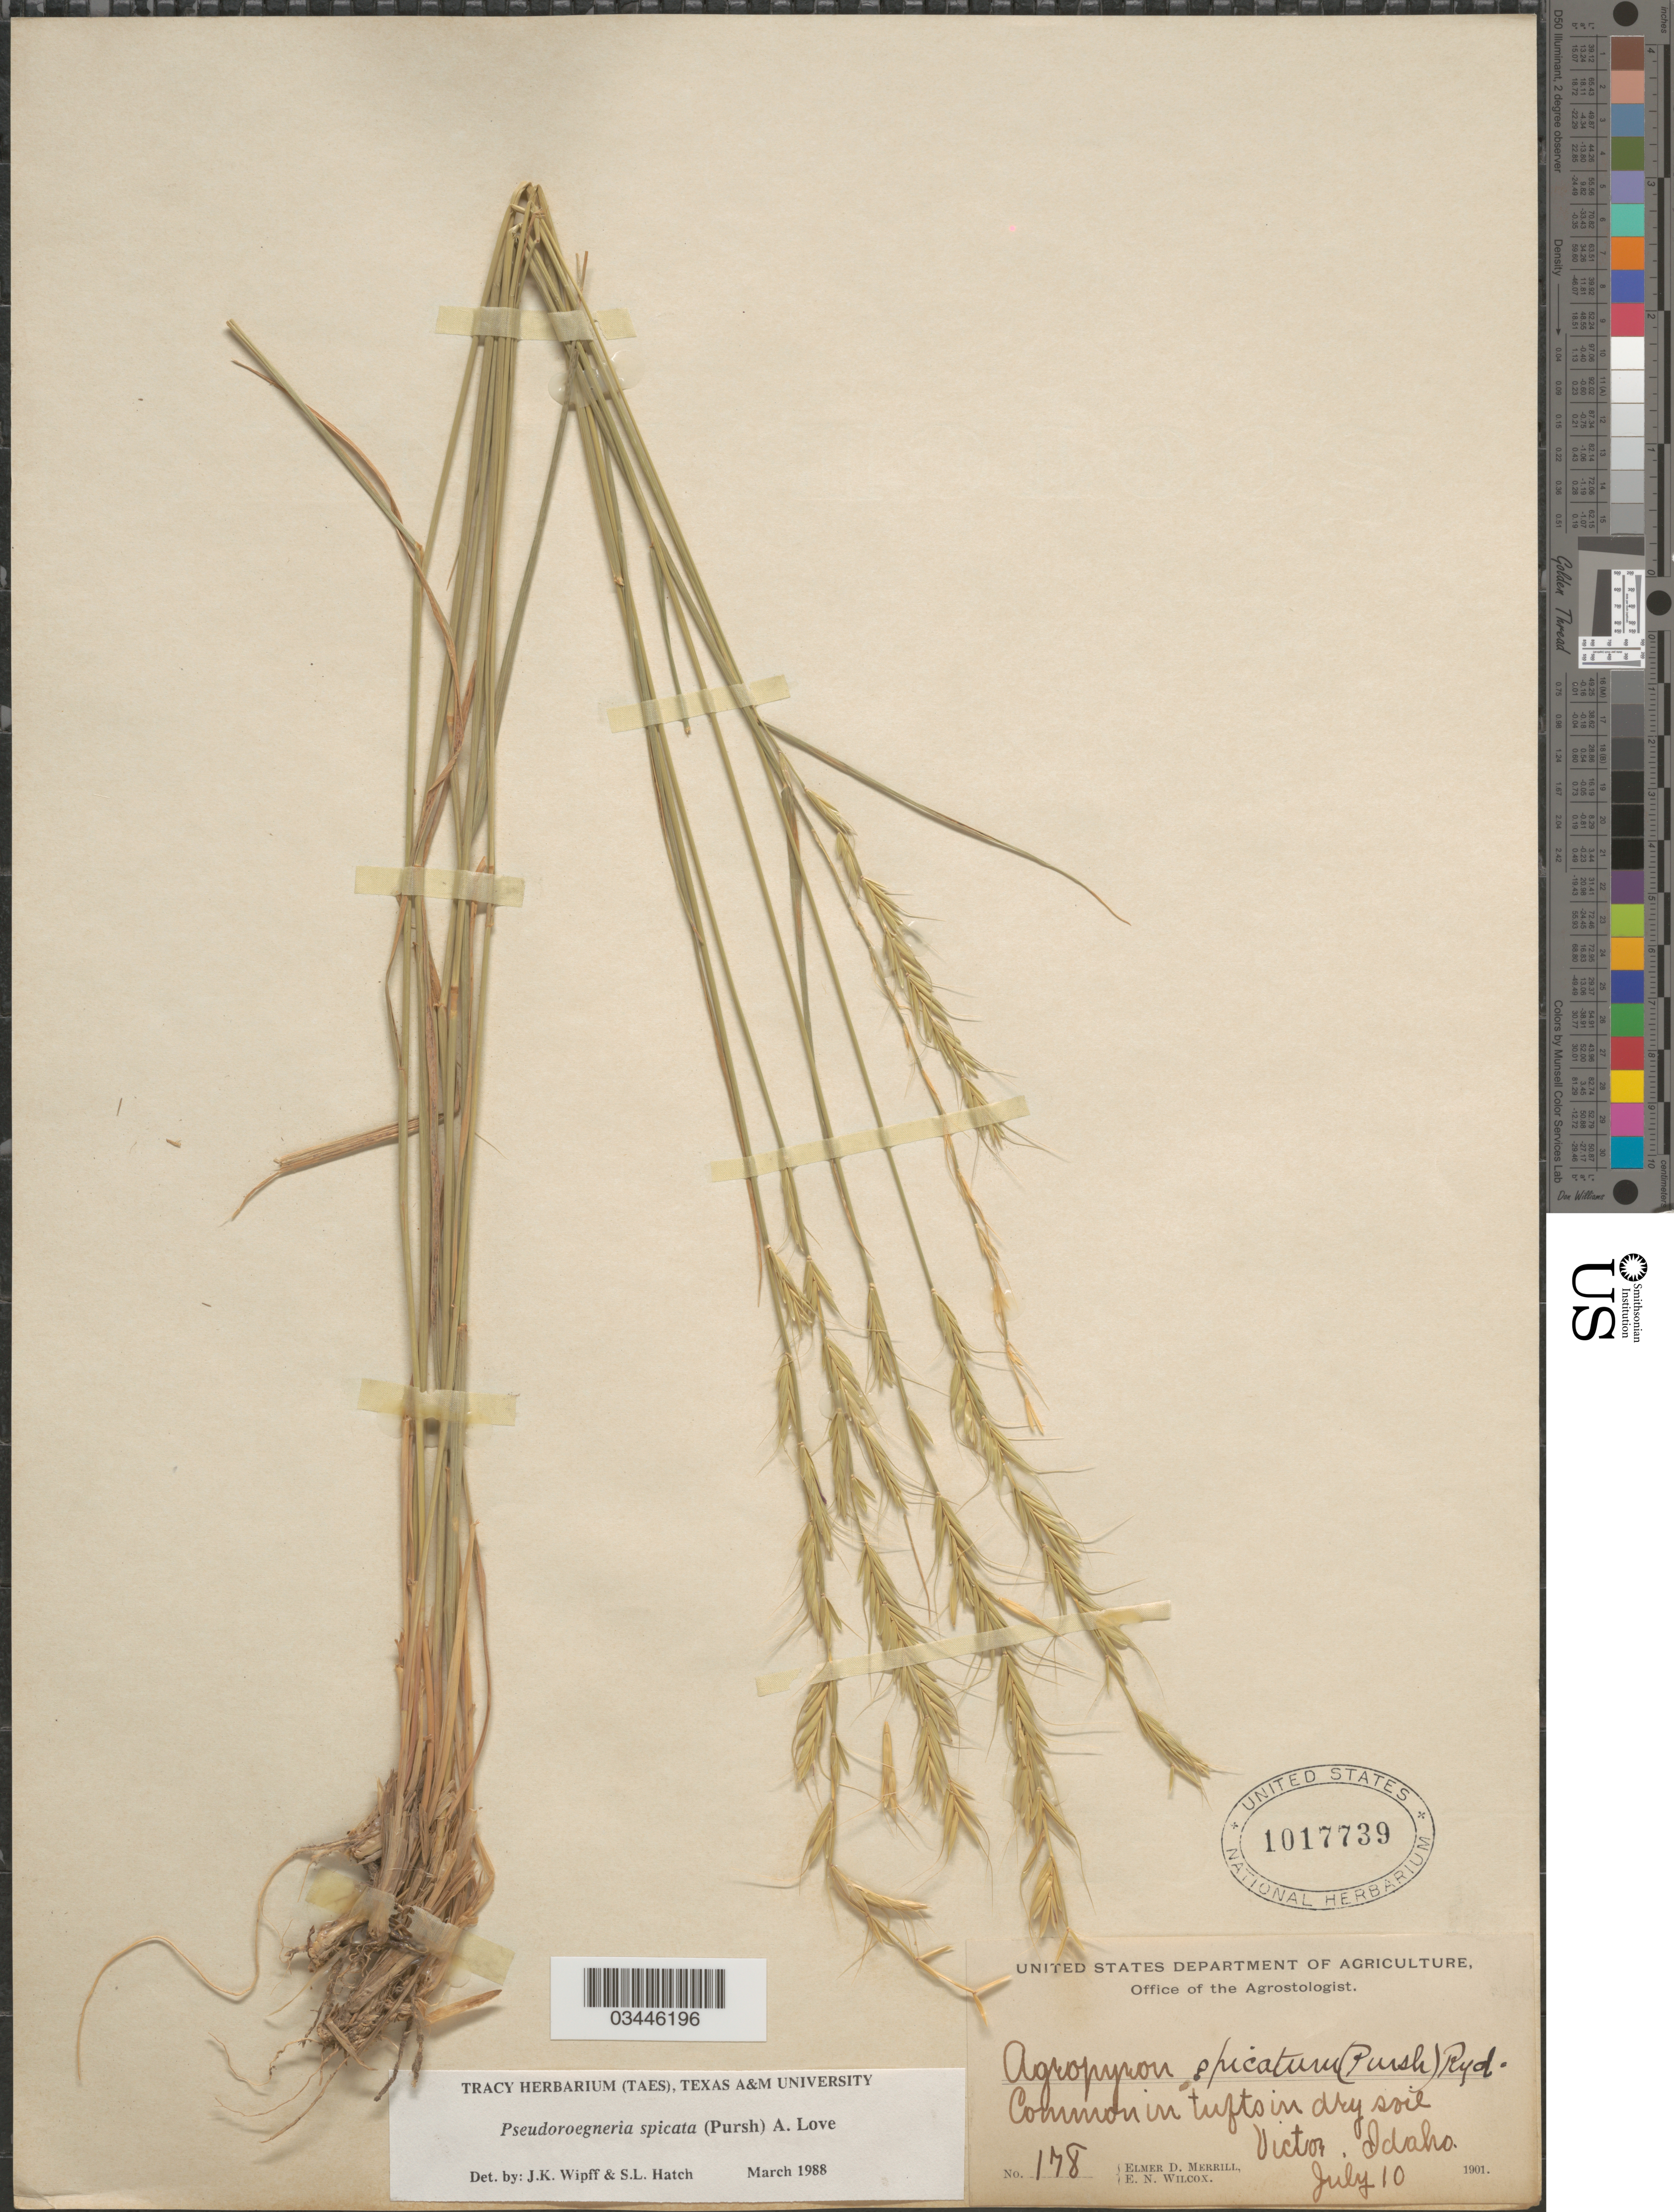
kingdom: Plantae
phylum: Tracheophyta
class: Liliopsida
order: Poales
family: Poaceae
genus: Pseudoroegneria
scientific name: Pseudoroegneria spicata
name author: (Pursh) Á. Löve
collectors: E. D. Merrill & E. Wilcox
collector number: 178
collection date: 1901-07-10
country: United States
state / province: Idaho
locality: Common in tufts in dry soil, Victor.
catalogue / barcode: US 1017739